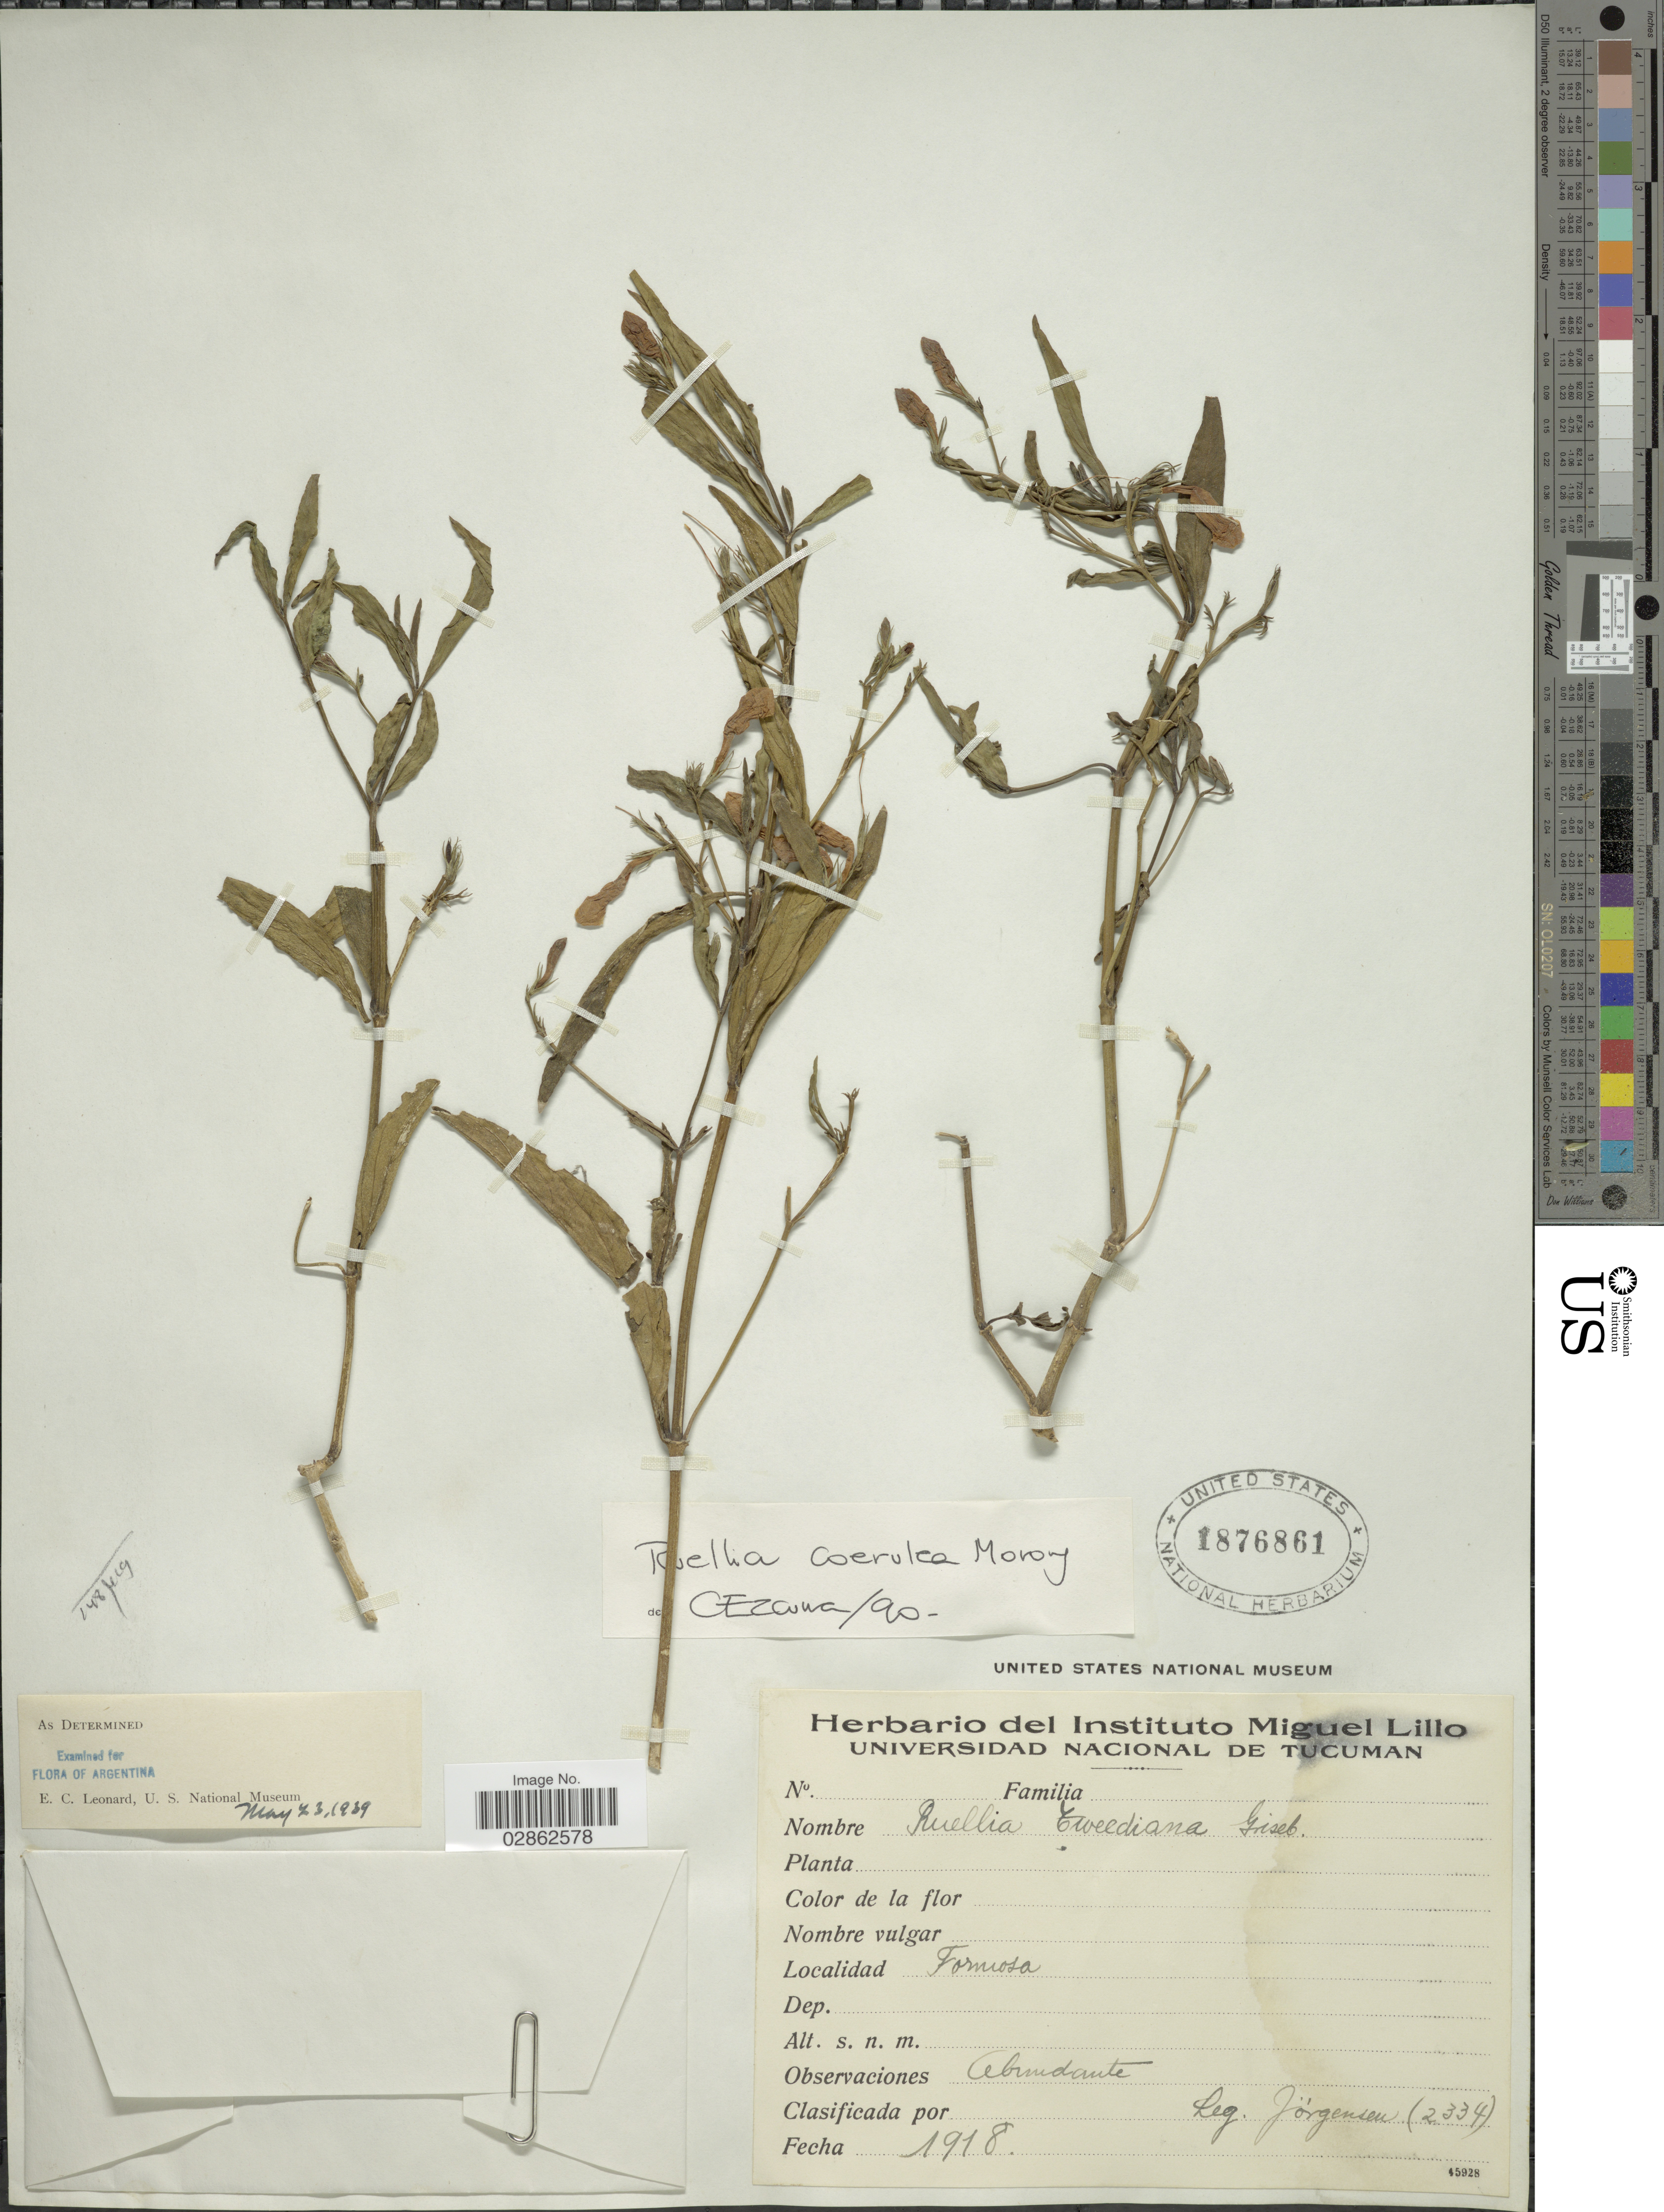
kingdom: Plantae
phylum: Tracheophyta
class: Magnoliopsida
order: Lamiales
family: Acanthaceae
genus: Ruellia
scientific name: Ruellia coerulea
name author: Morong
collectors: Jorgensen, --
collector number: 2334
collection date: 1918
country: Argentina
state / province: Formosa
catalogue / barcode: US 1876861